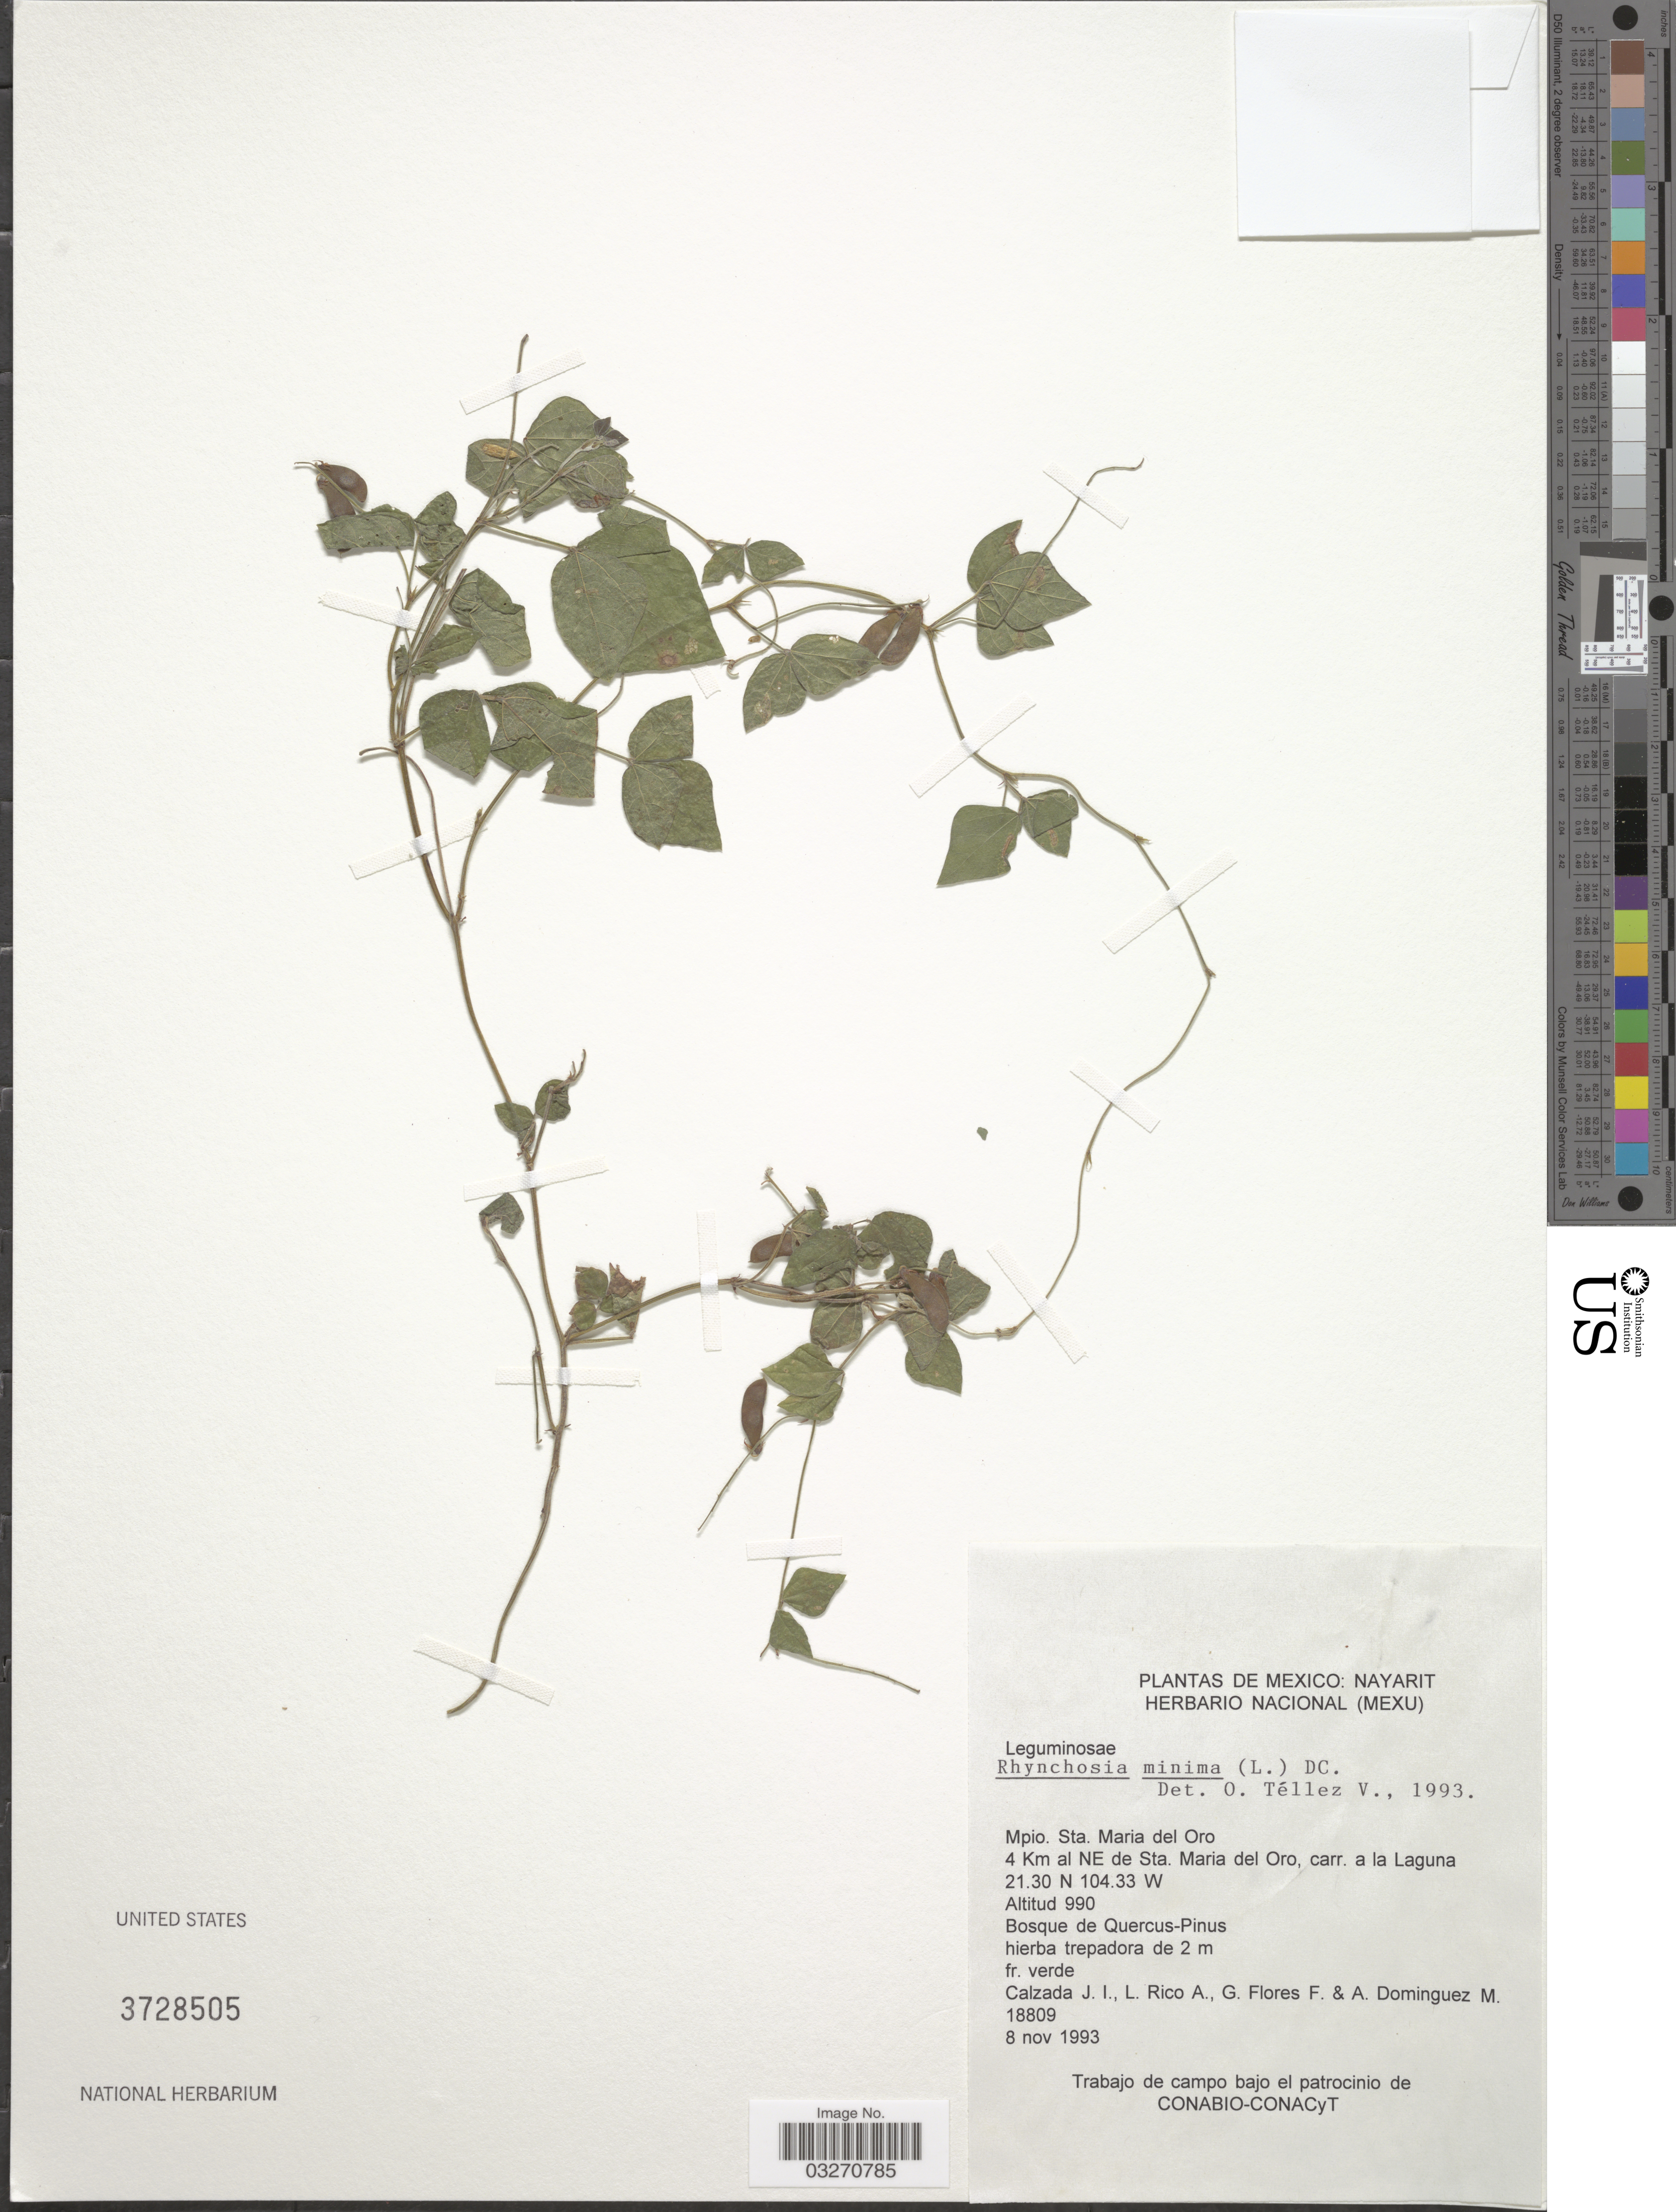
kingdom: Plantae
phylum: Tracheophyta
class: Magnoliopsida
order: Fabales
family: Fabaceae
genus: Rhynchosia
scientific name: Rhynchosia minima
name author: (L.) DC.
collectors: J. I. Calzada, M. Rico Arce, G. Flores F. & A. Dominguez M.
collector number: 18809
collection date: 1993-11-08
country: Mexico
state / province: Nayarit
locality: Mpio. Sta. Maria del Oro. 4 Km al NE de Sta. Maria del Oro, carr. a la Laguna.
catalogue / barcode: US 3728505